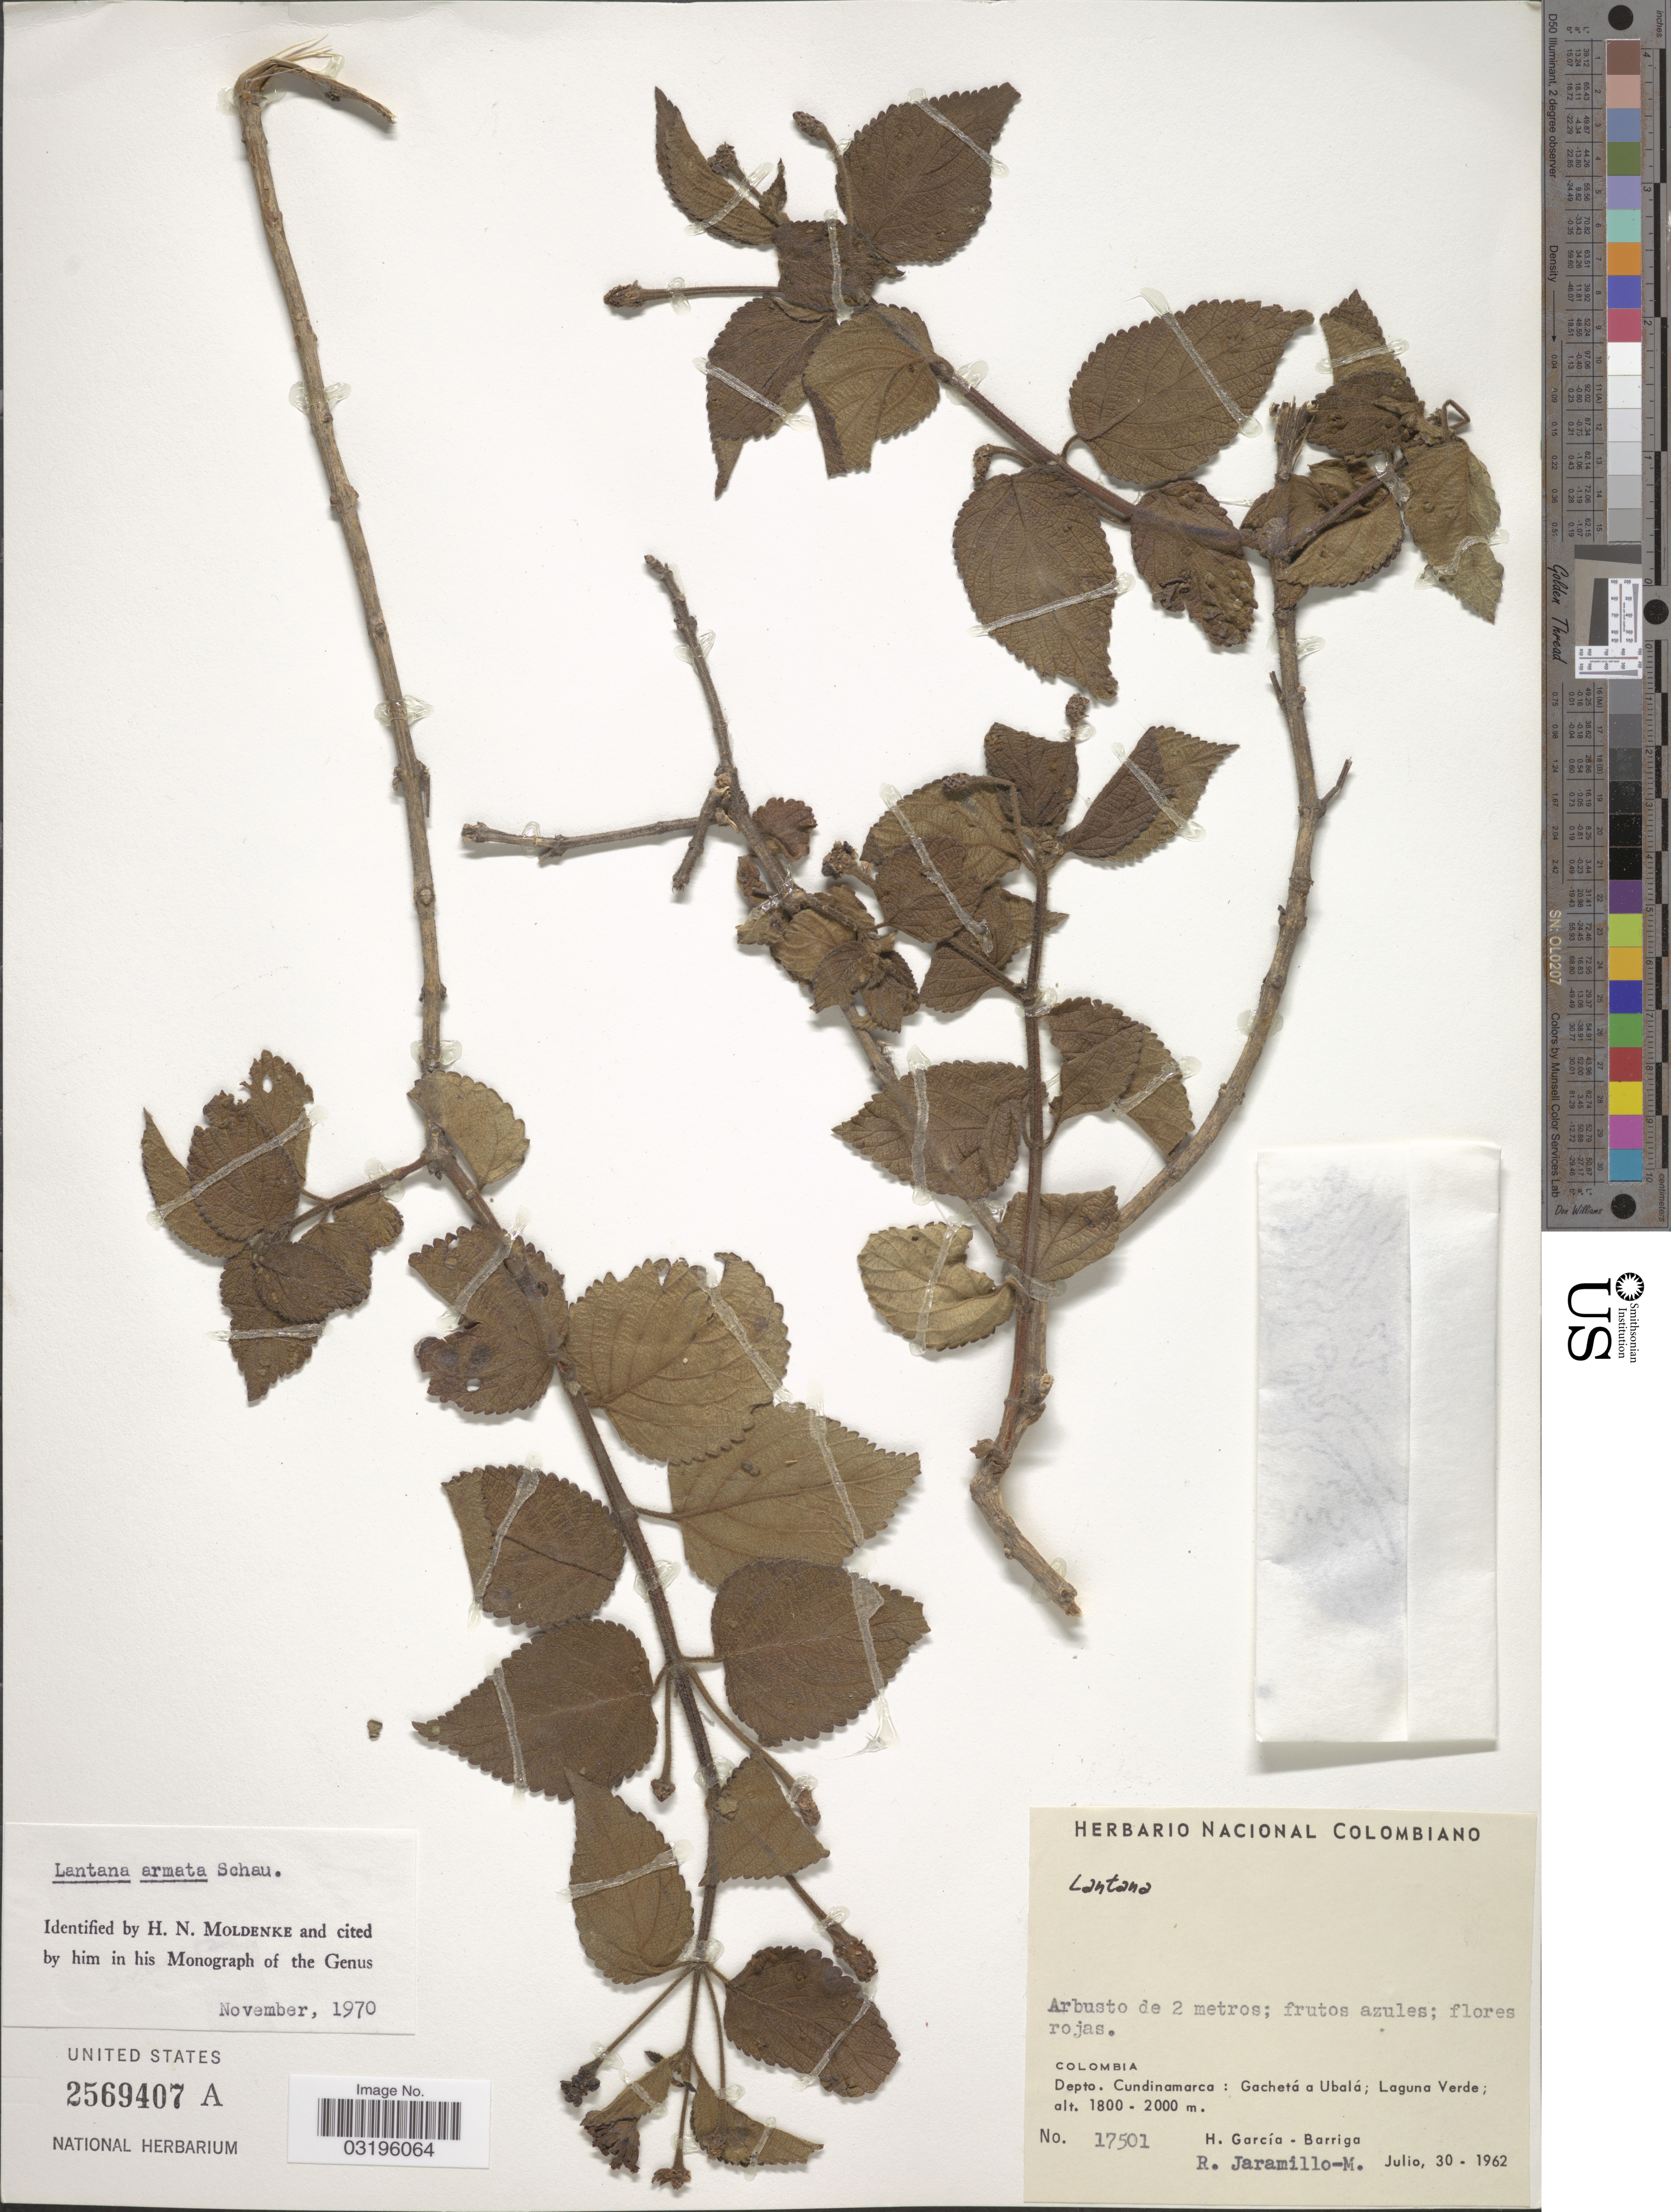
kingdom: Plantae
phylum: Tracheophyta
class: Magnoliopsida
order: Lamiales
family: Verbenaceae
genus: Lantana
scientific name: Lantana x armata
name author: Schauer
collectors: H. García Barriga & R. Jaramillo M.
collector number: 17501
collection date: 1962-07-30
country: Colombia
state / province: Cundinamarca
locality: Depto. Cundinamarca: Gachetá a Ubalá; Laguna Verde.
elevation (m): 1800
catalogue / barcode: US 2569407A